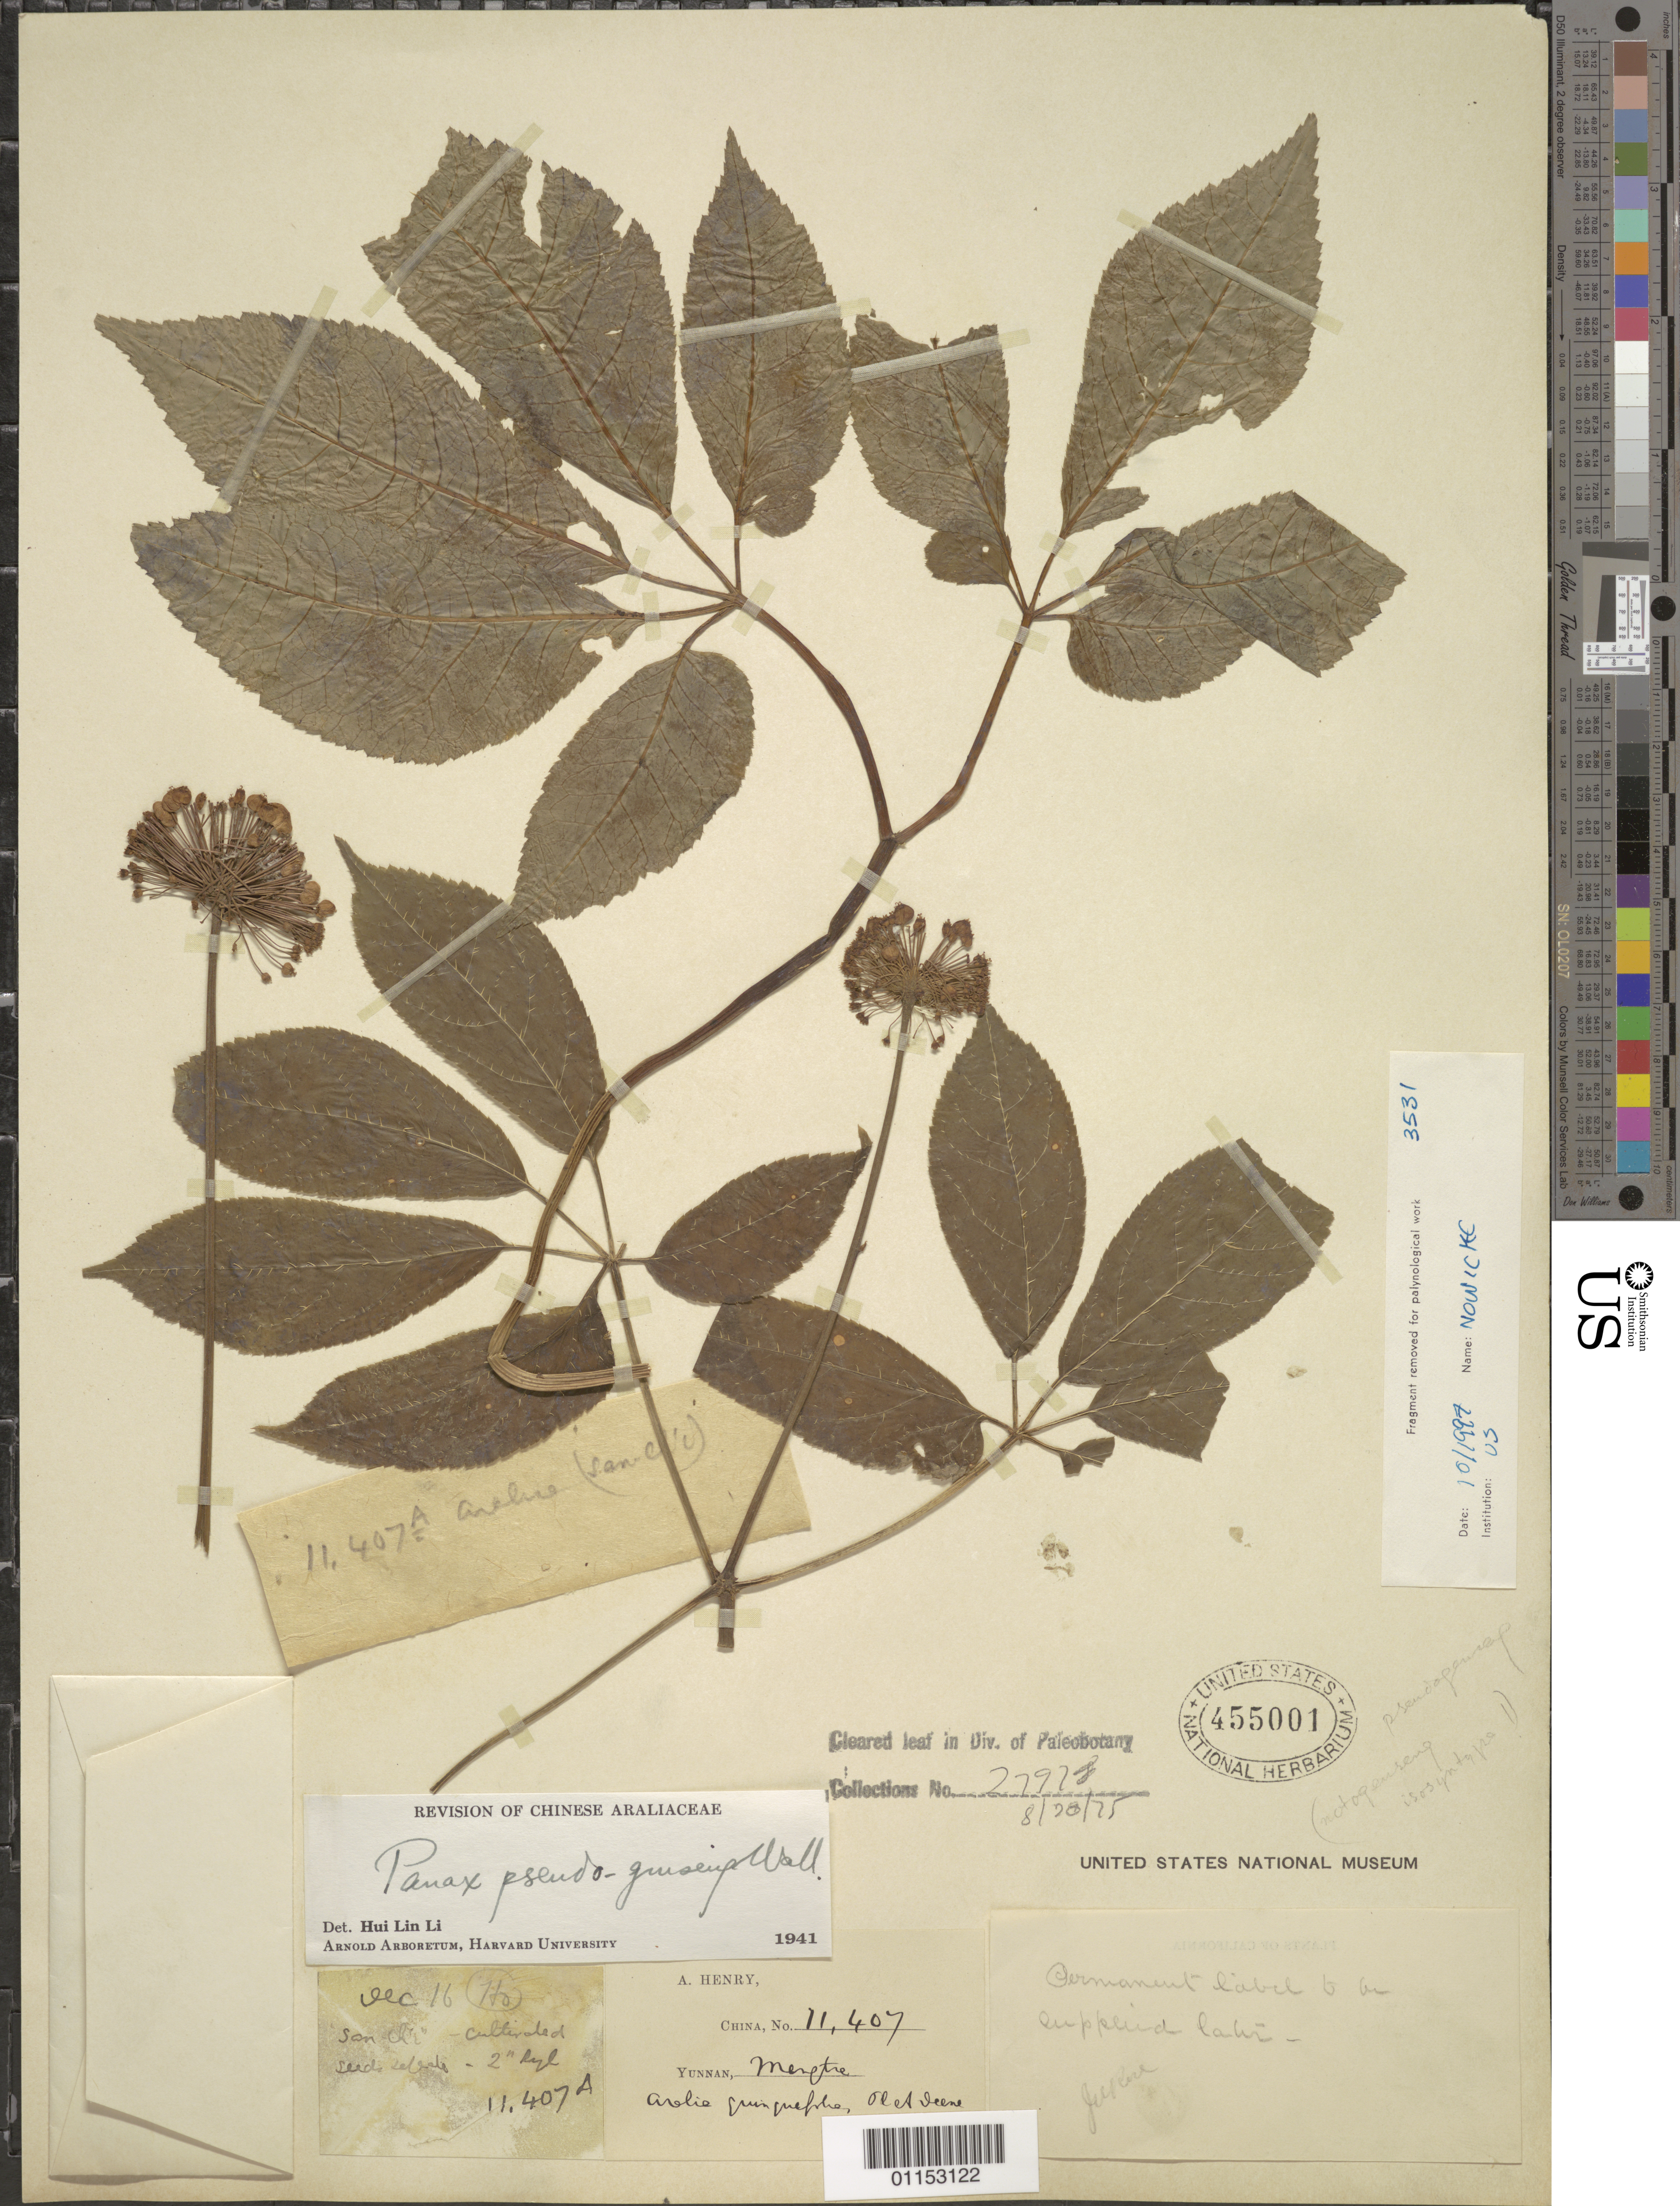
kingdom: Plantae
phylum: Tracheophyta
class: Magnoliopsida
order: Apiales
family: Araliaceae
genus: Panax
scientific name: Panax notoginseng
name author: (Burkill) F.H. Chen & C.H. Chow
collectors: A. Henry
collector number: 11407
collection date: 1885/1888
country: China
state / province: Yunnan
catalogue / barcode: US 455001